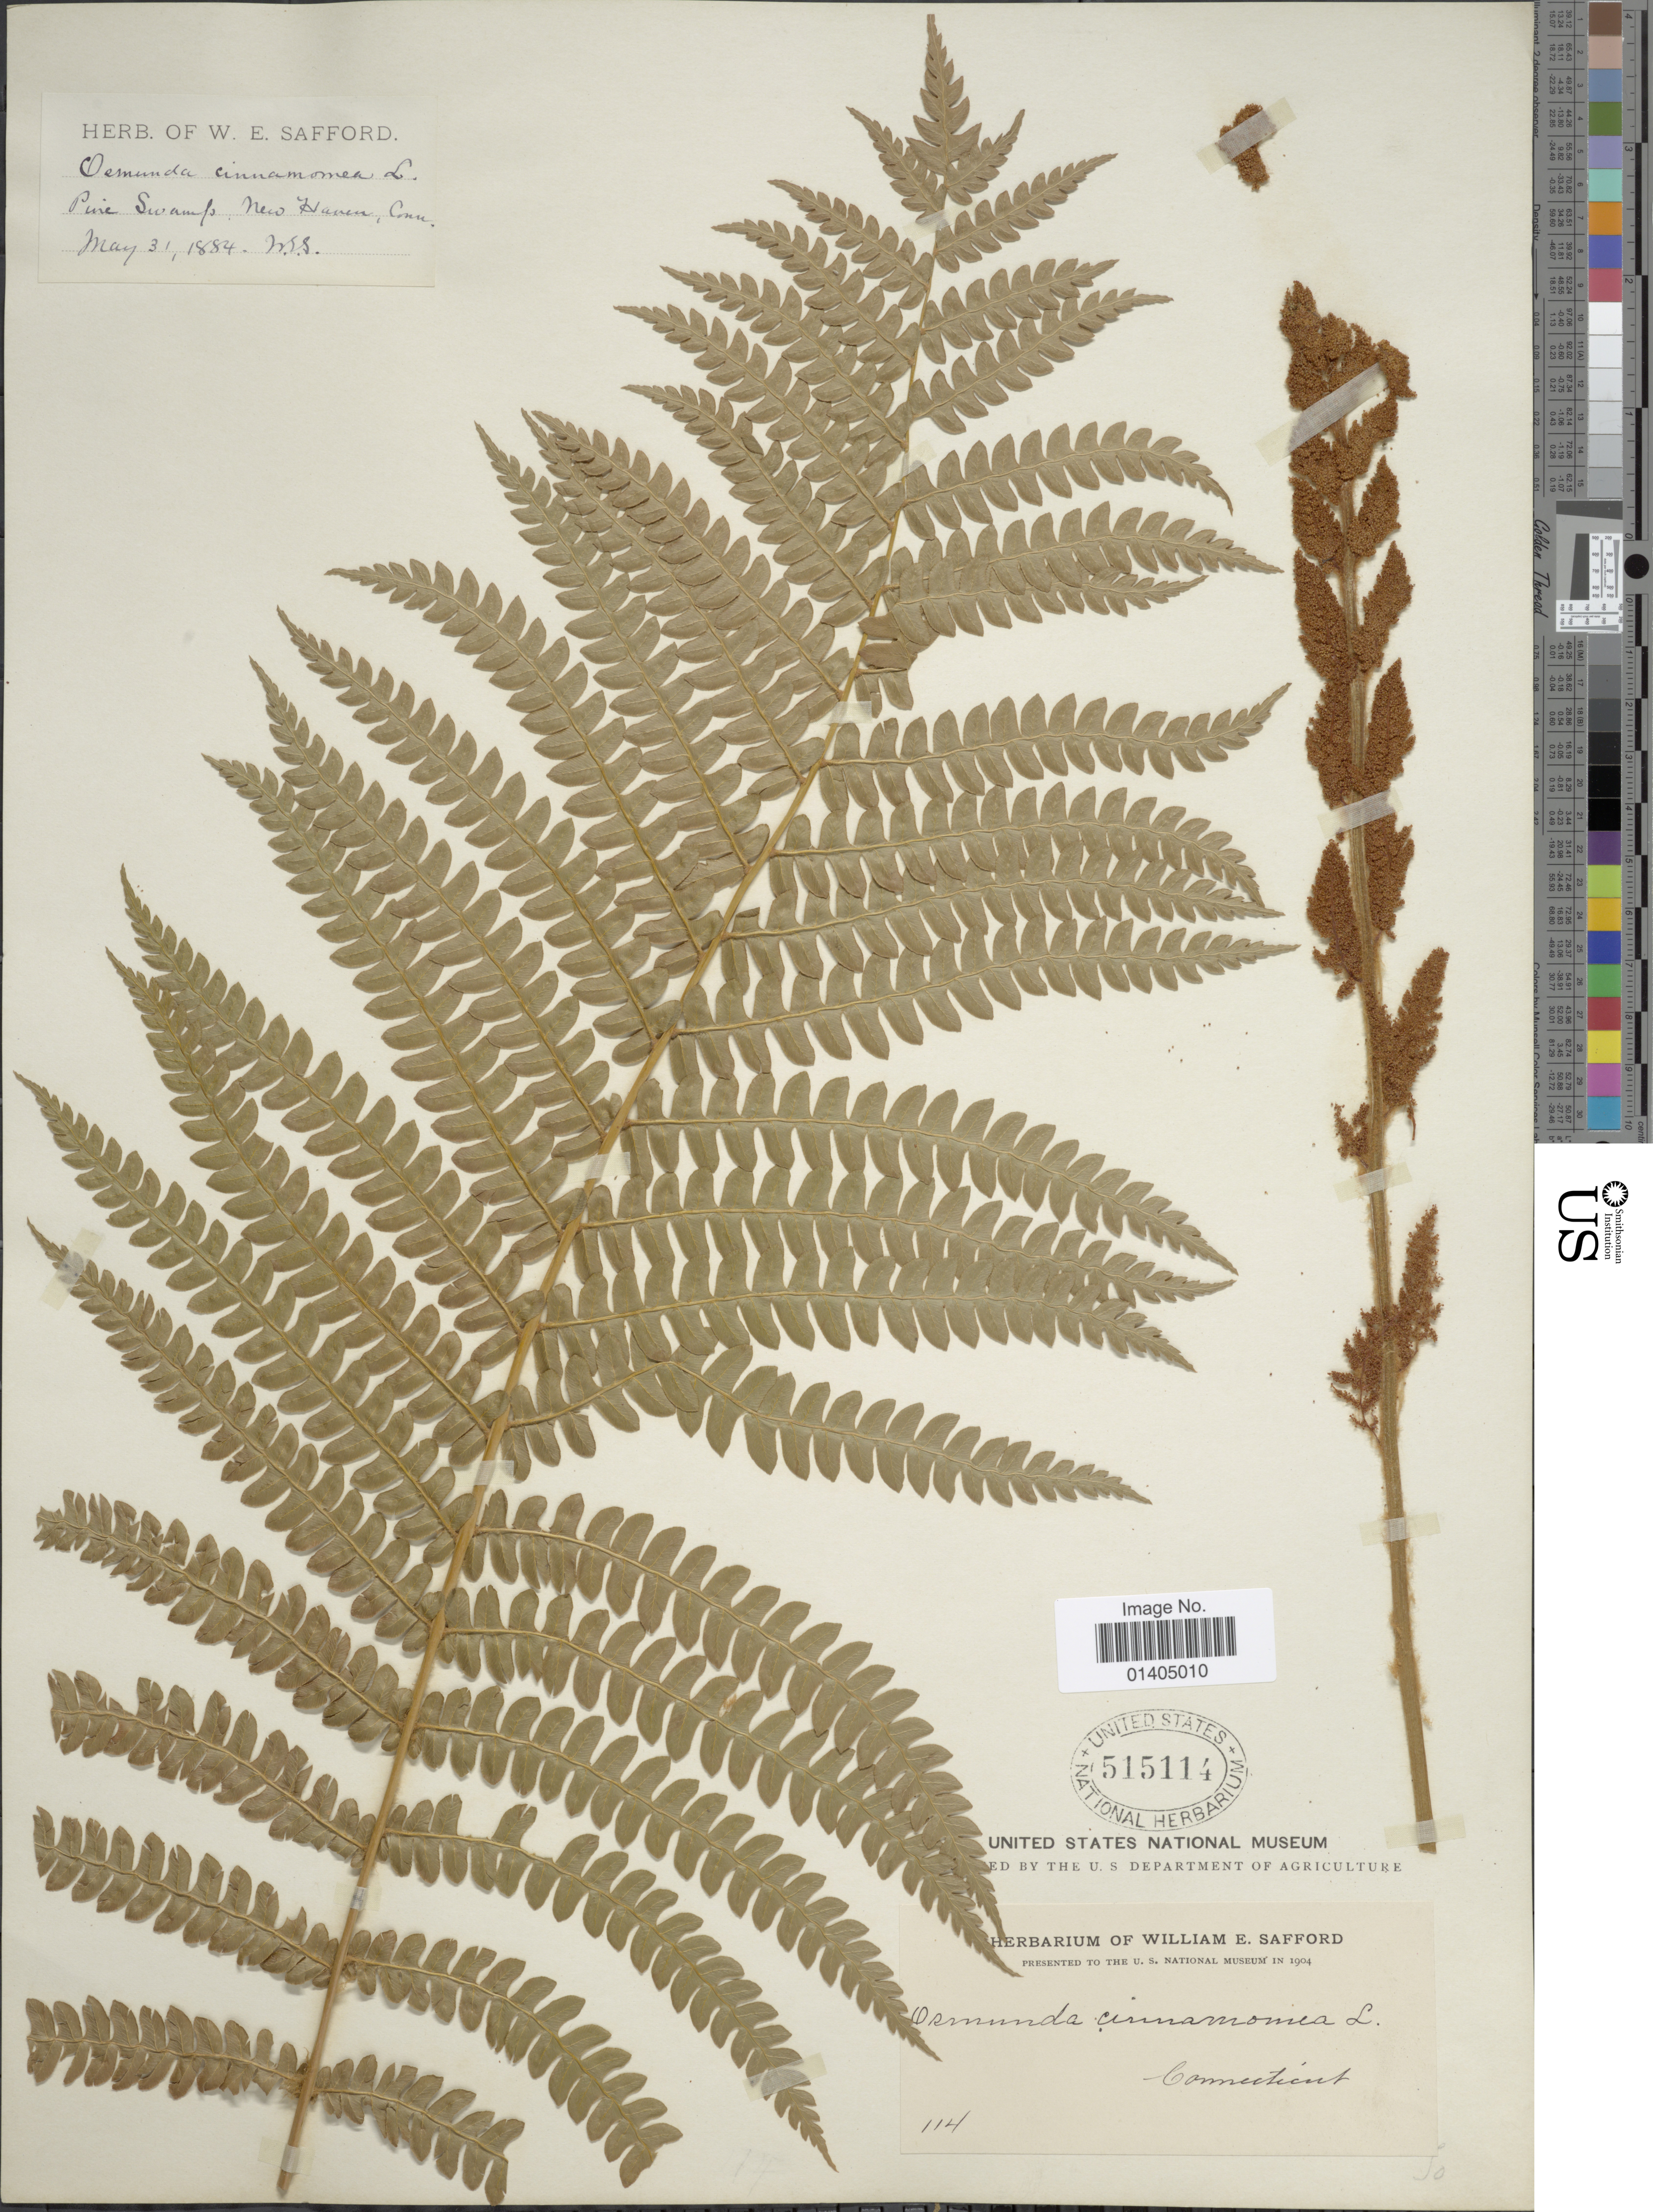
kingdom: Plantae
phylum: Tracheophyta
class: Polypodiopsida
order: Osmundales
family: Osmundaceae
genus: Osmundastrum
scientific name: Osmundastrum cinnamomeum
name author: (L.) C. Presl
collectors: W. E. Safford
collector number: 114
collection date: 1884-05-31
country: United States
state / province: Connecticut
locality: Pine Swamp, New Haven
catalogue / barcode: US 515114